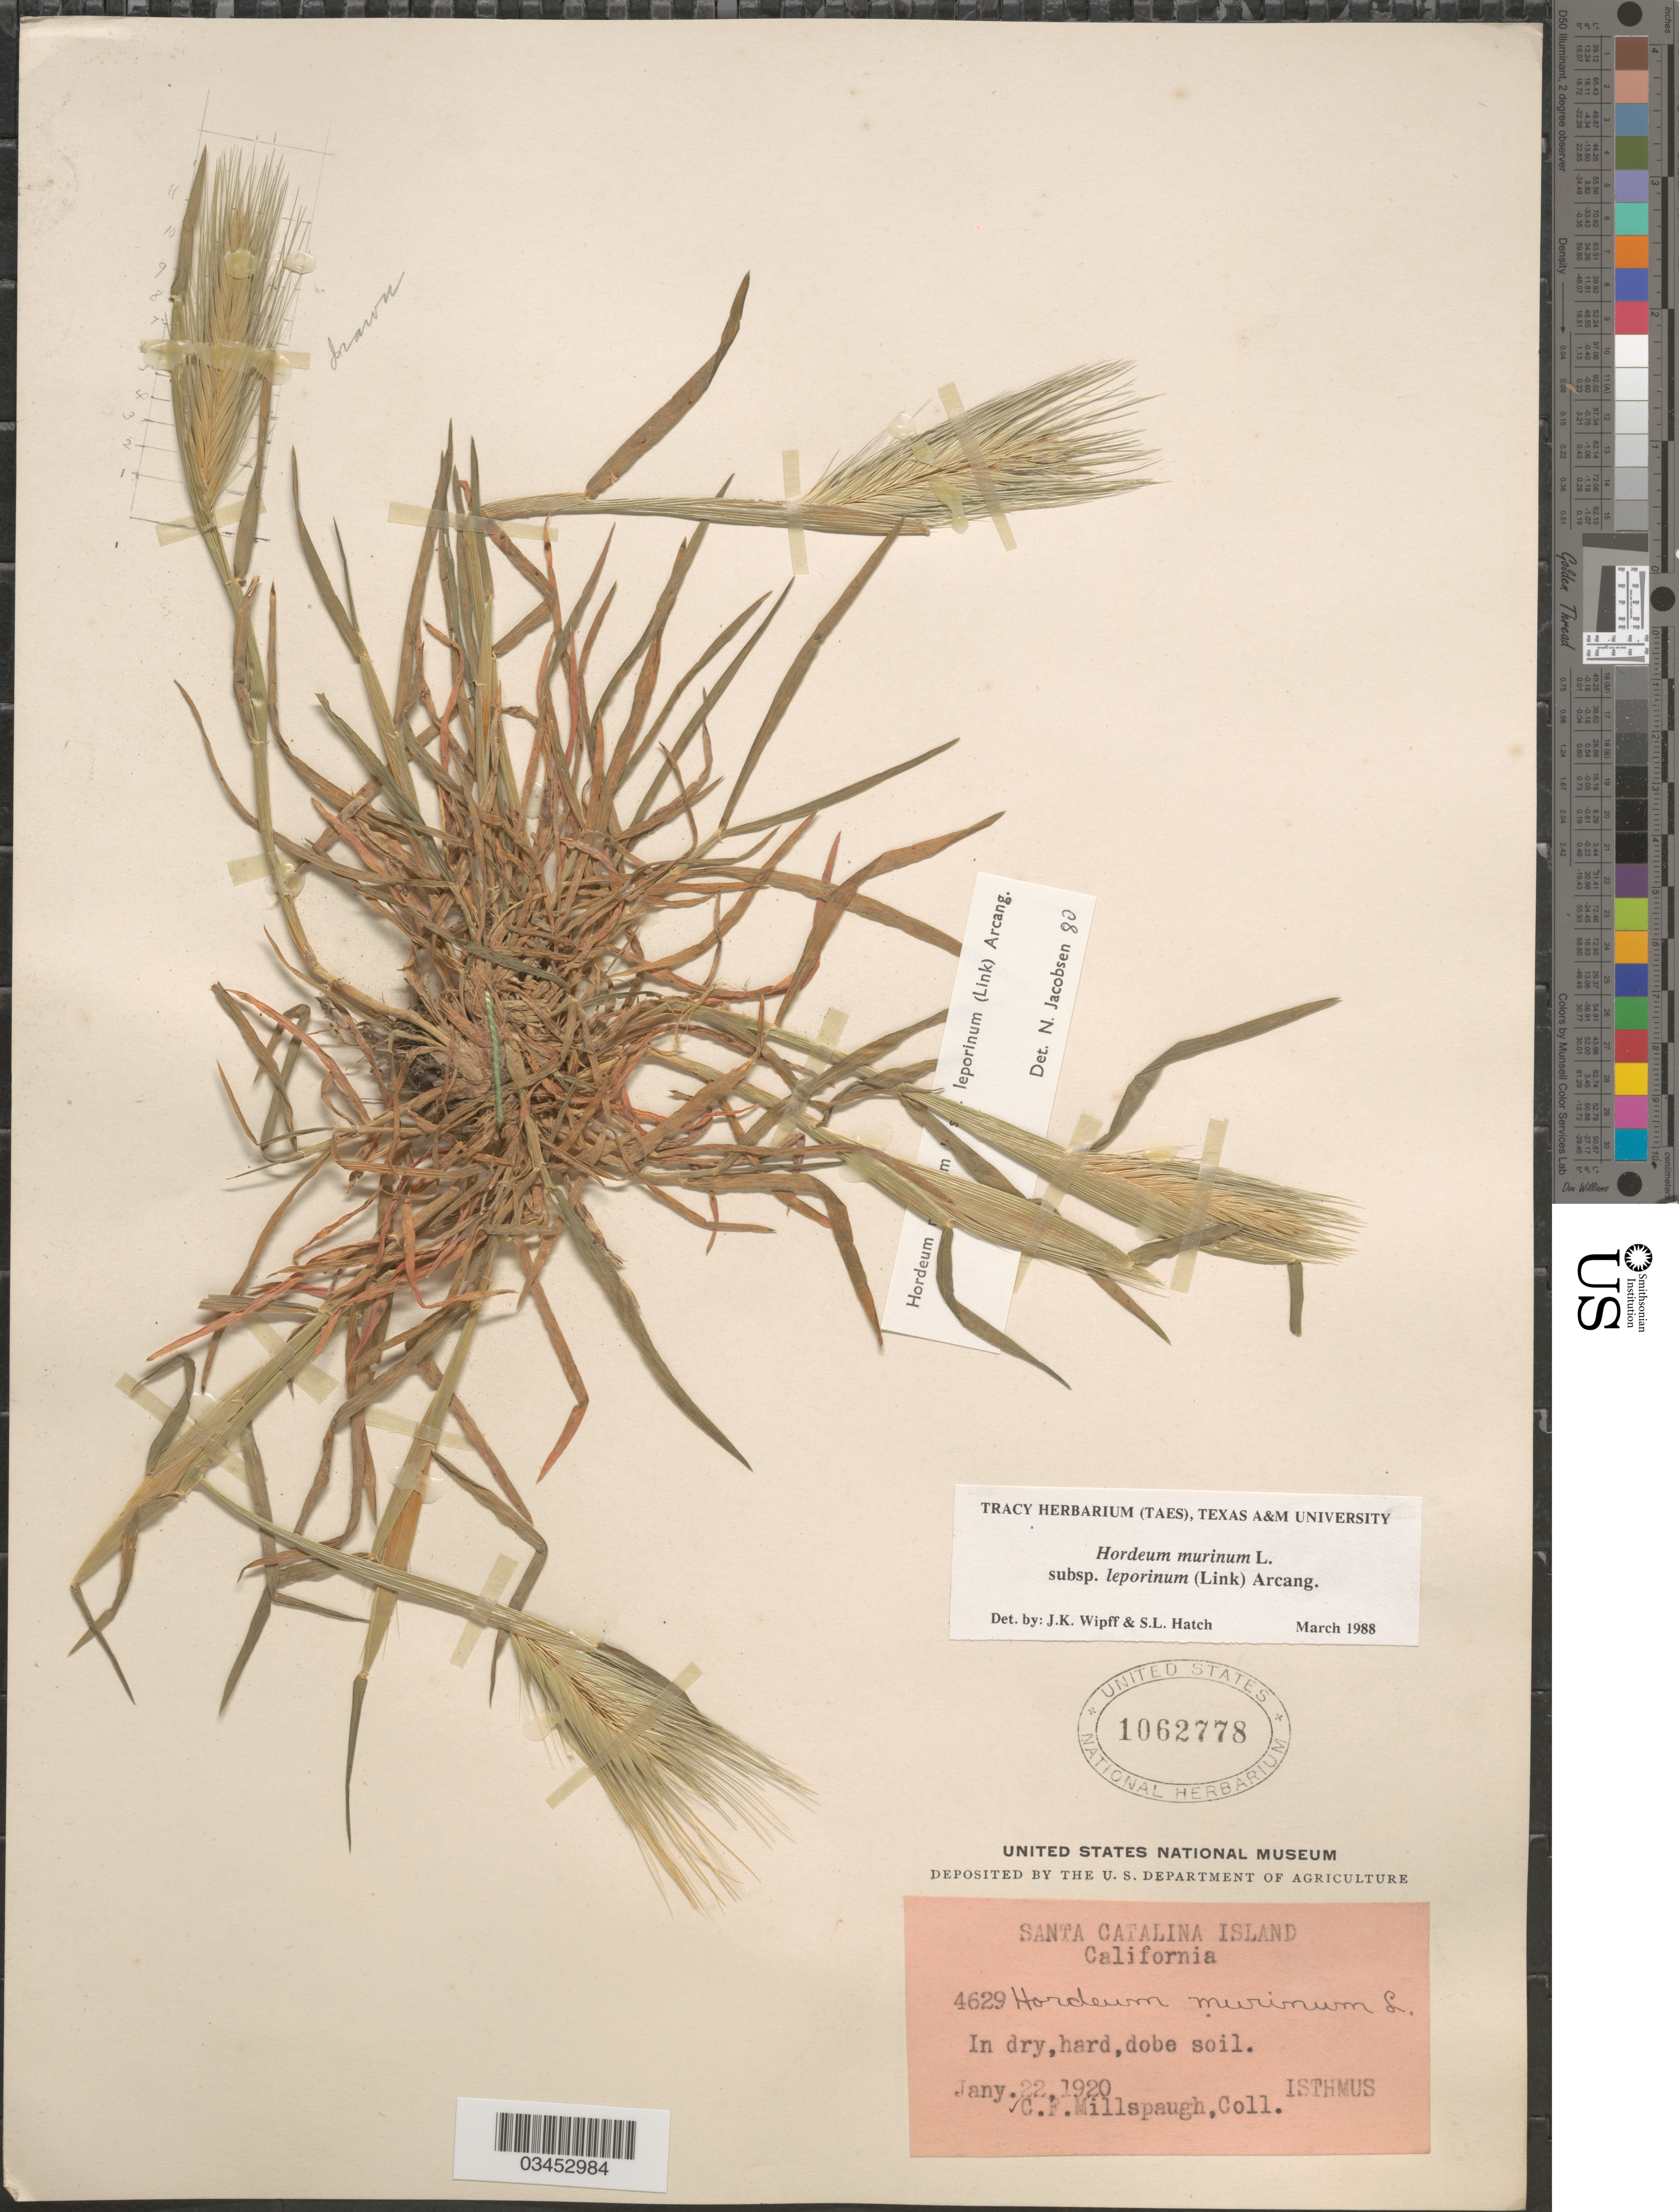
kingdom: Plantae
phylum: Tracheophyta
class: Liliopsida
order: Poales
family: Poaceae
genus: Hordeum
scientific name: Hordeum murinum subsp. leporinum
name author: (Link) Arcang.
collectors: C. F. Millspaugh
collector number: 4629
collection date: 1920-01-22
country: United States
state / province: California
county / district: Los Angeles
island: Santa Catalina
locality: Santa Catalina Island. Isthmus.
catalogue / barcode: US 1062778